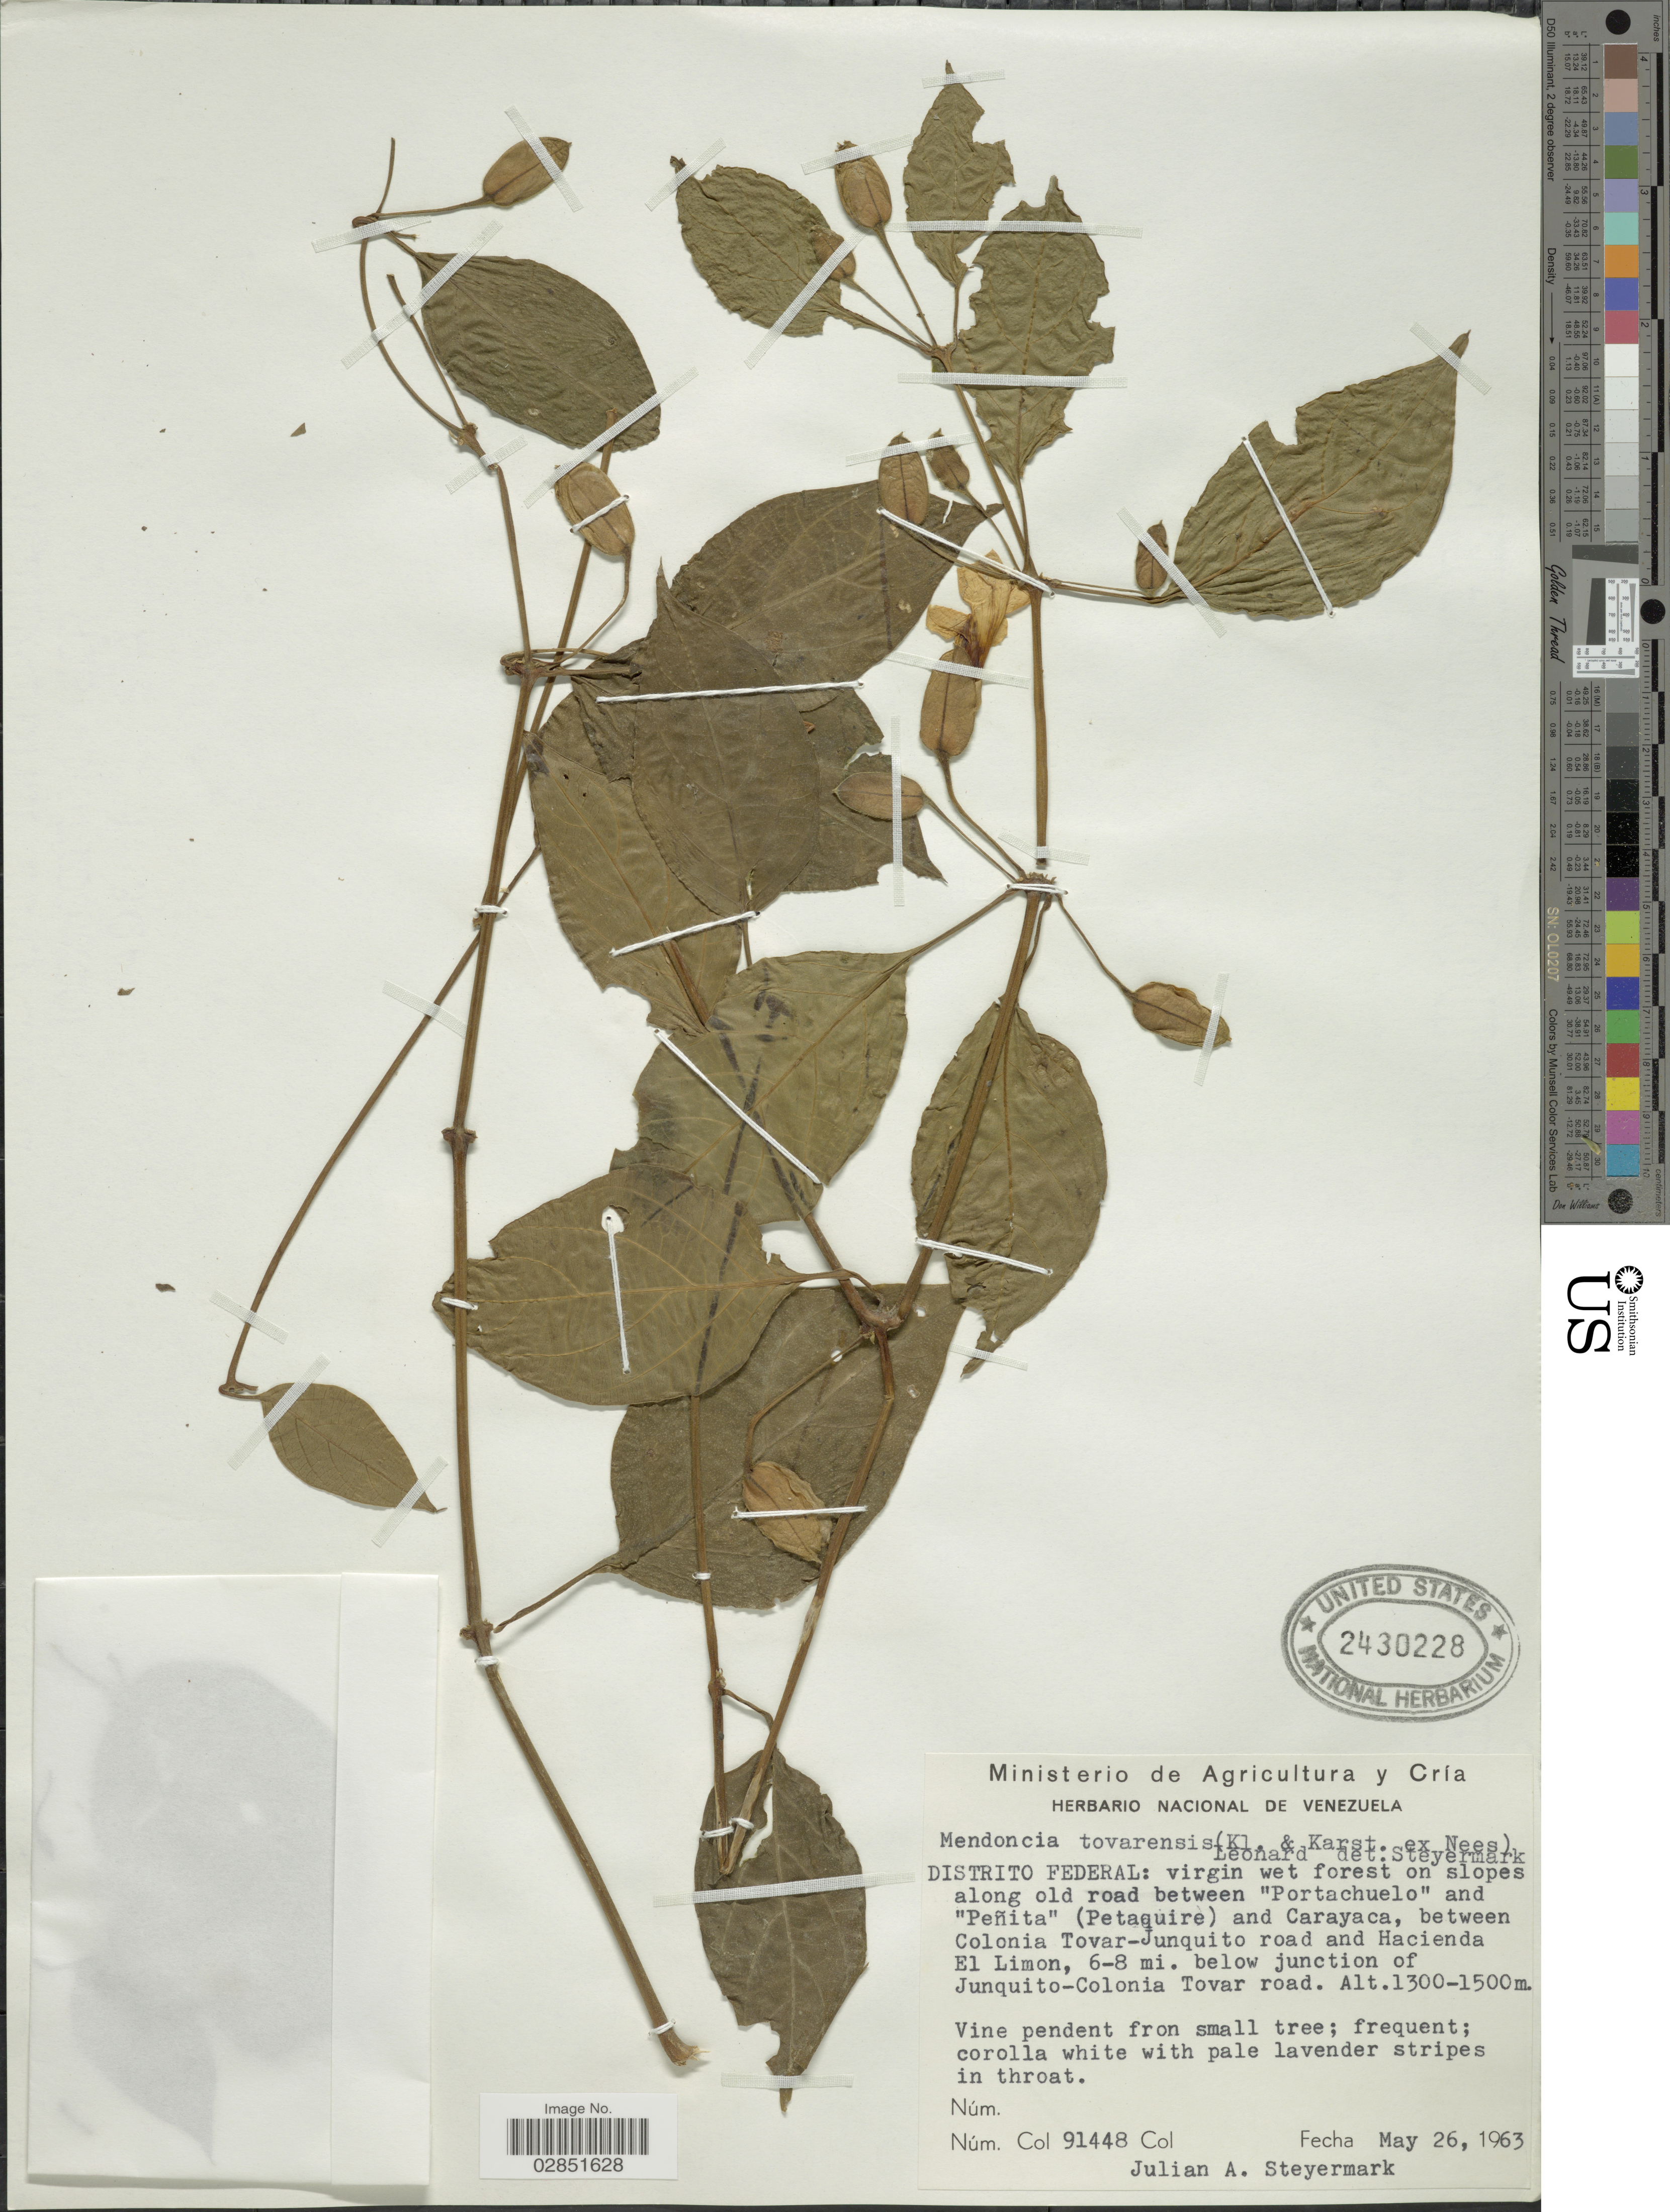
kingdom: Plantae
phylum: Tracheophyta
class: Magnoliopsida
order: Lamiales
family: Acanthaceae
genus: Mendoncia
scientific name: Mendoncia tovarensis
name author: (Klotzsch & H. Karst. ex Nees) Leonard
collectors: J. Steyermark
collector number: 91448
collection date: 1963-05-26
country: Venezuela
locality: Distrito Federal: virgin wet forest on slopes along old road between "Portachuelo" and "Peñita" (Petaquire) and Carayaca, between Colonia Tovar-Junquito road and Hacienda El Limon, 6-8 mi. below junction of Junquito-Colonia Tovar road.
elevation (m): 1300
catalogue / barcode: US 2430228